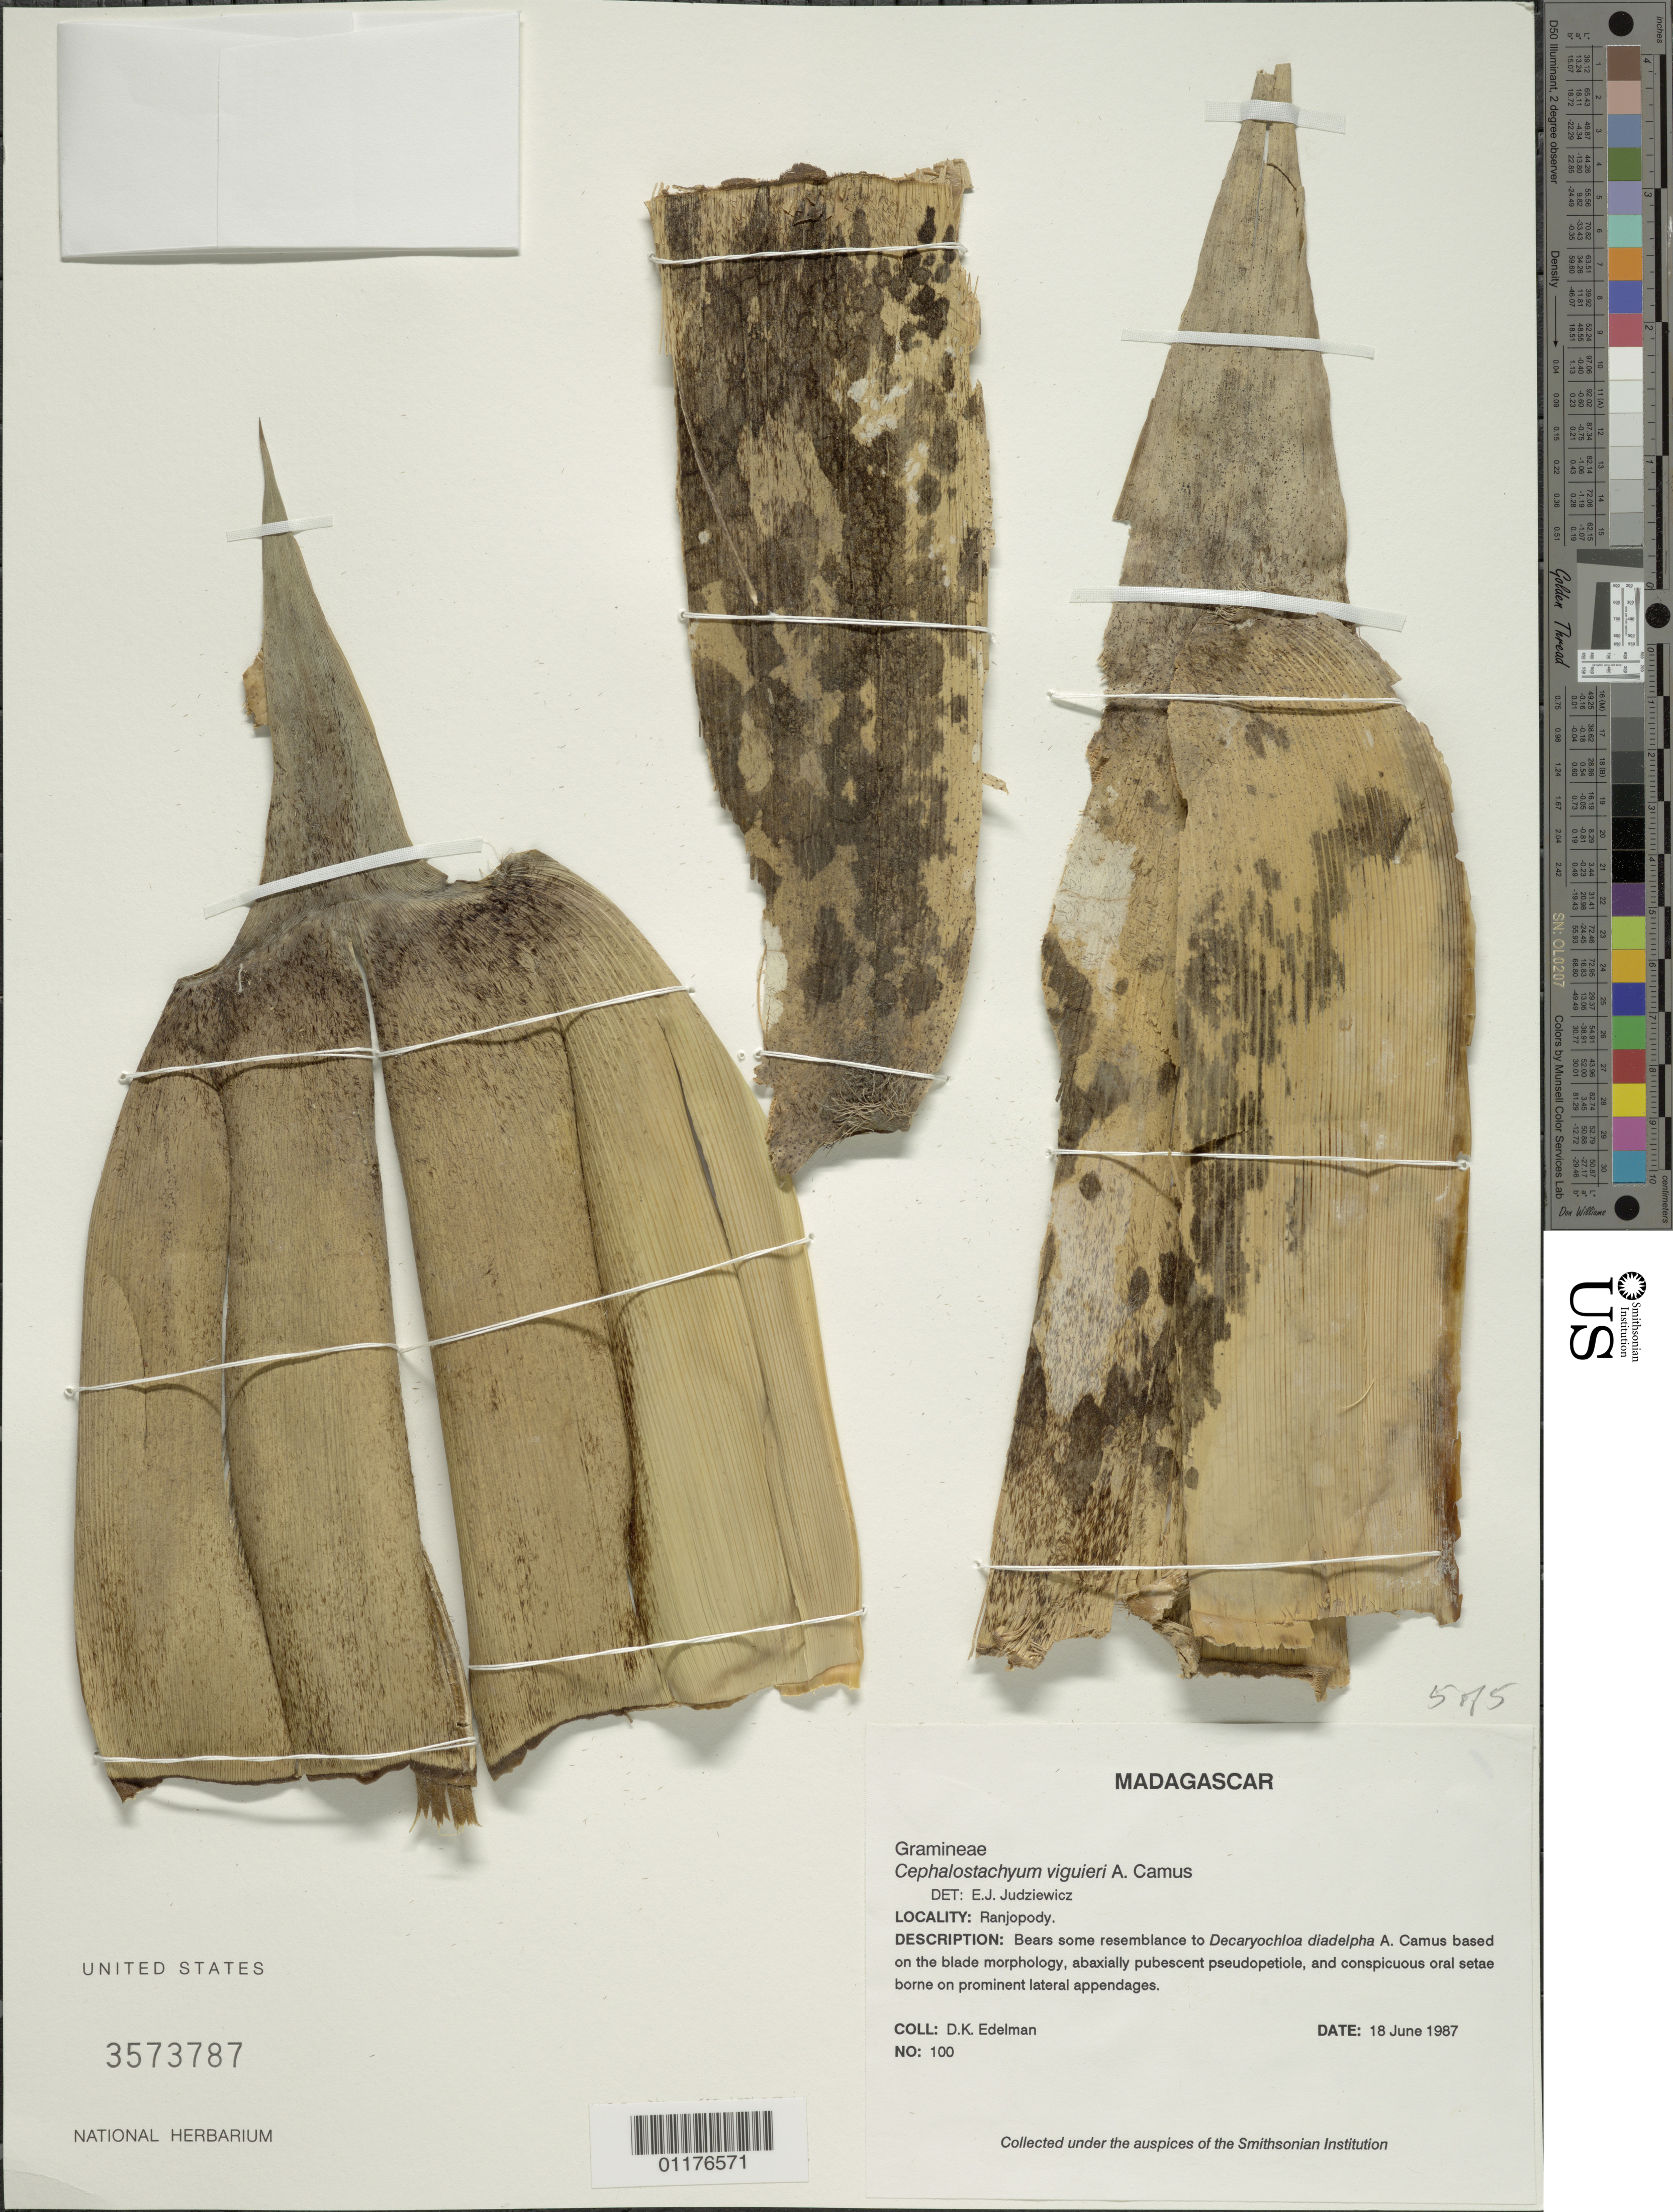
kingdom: Plantae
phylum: Tracheophyta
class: Liliopsida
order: Poales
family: Poaceae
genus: Cephalostachyum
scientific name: Cephalostachyum viguieri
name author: A. Camus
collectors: D. Edelman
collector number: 100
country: Madagascar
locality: Ranjopody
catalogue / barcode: US 3573787